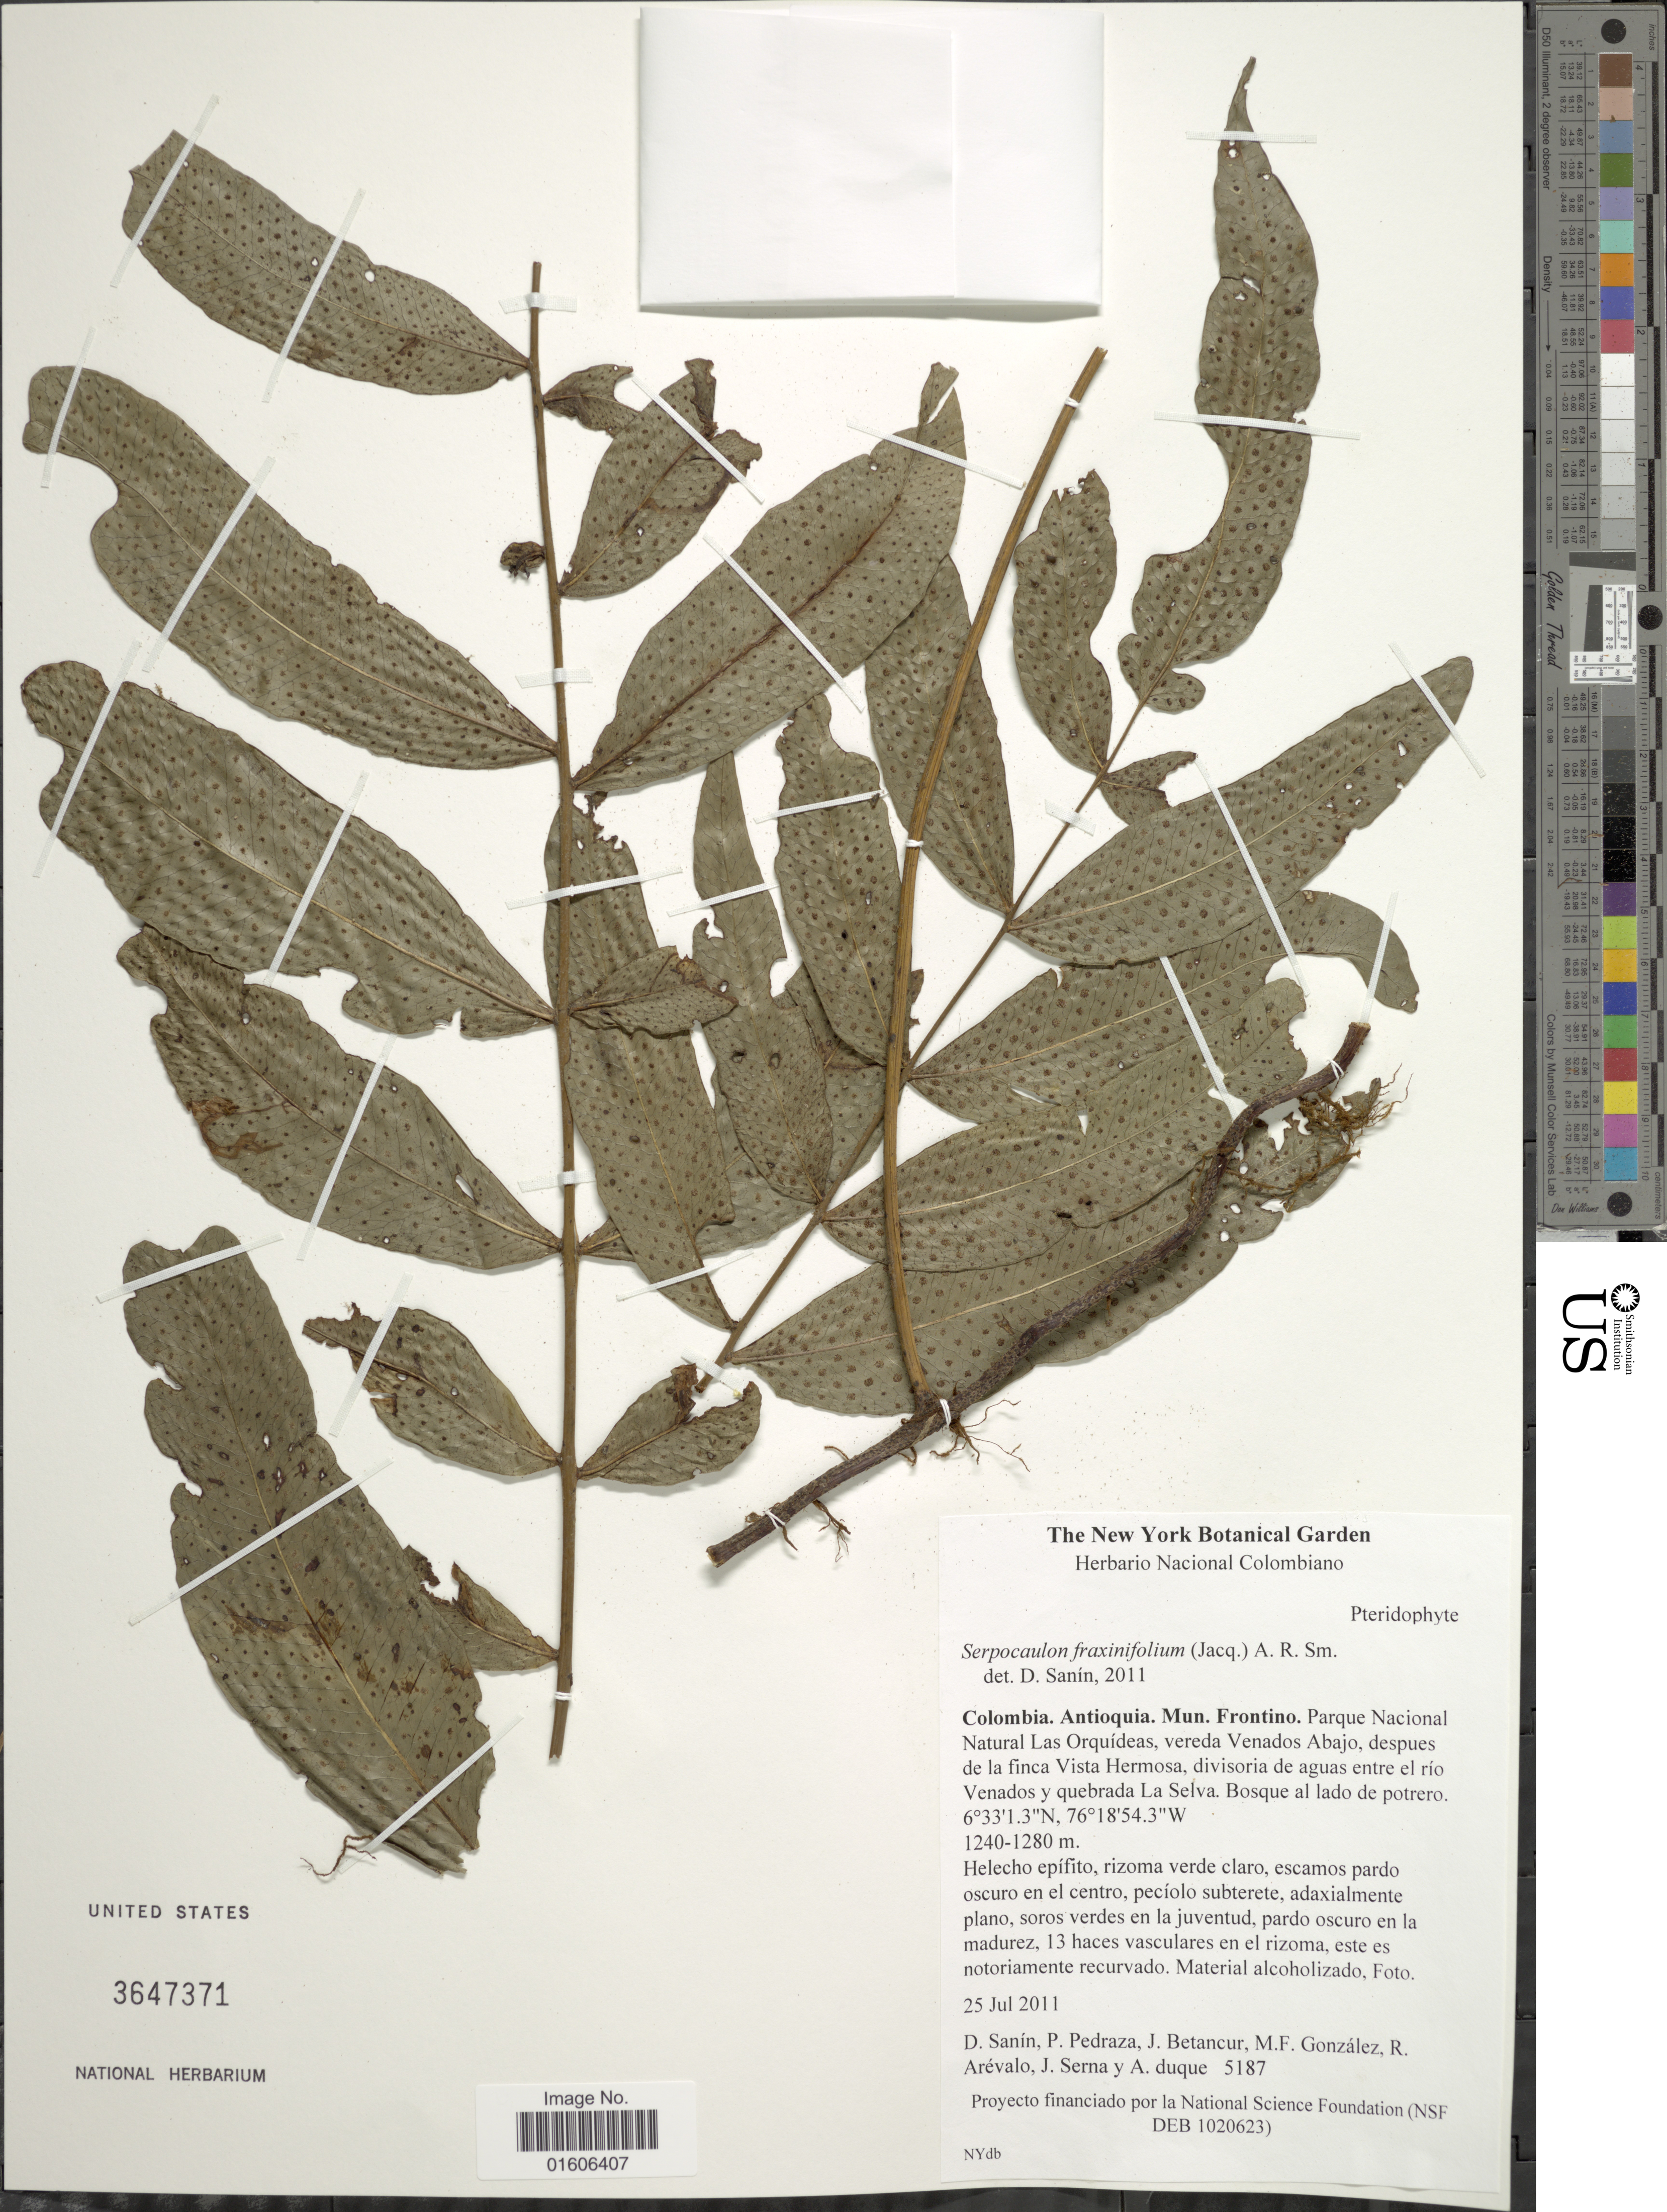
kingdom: Plantae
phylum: Tracheophyta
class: Polypodiopsida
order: Polypodiales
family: Polypodiaceae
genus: Serpocaulon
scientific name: Serpocaulon fraxinifolium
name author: (Jacq.) A.R. Sm.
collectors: D. Sanin, P. Pedraza, J. Betancur, M. Gonzalez & et al.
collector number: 5187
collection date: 2011-07-25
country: Colombia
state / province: Antioquia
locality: Colombia. Antioquia. Mun. Frontino. Parque Nacional Natural Las Orquídas, vereda Venados Abajo, despues de la finca Vista Hermosa, divisoria de aguas entre el río Venados y quebrada La Selva.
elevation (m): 1240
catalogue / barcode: US 3647371